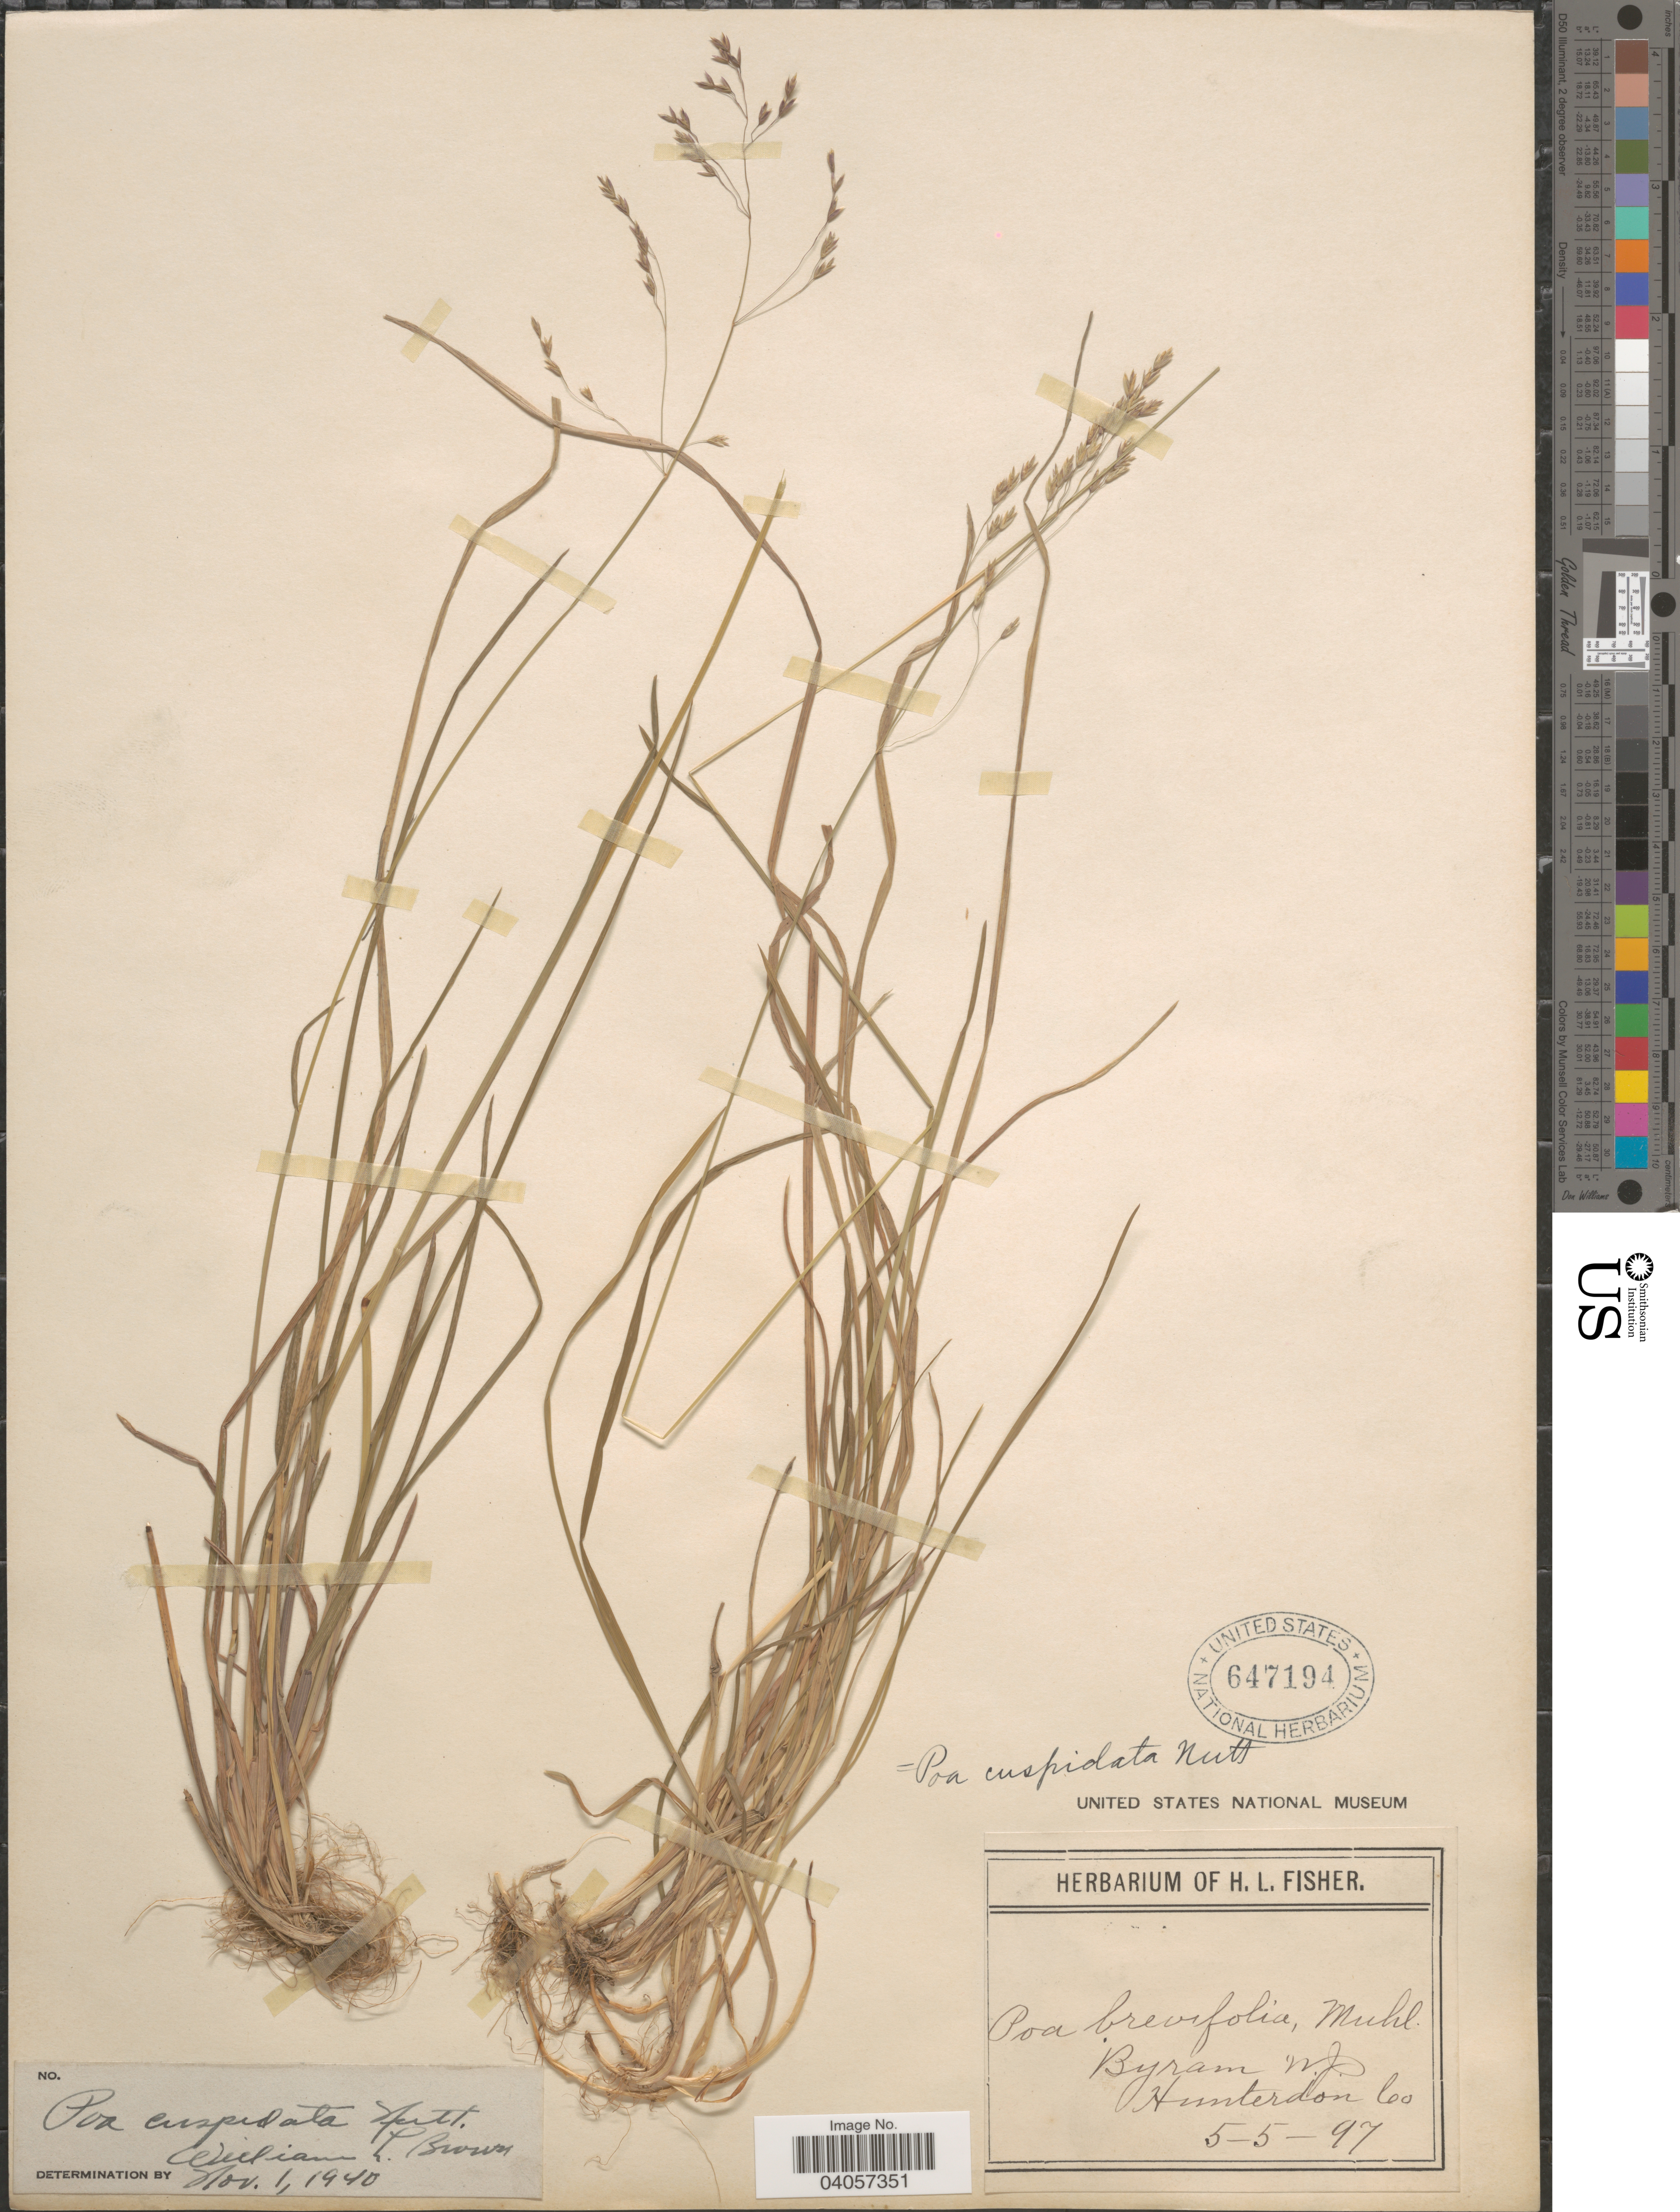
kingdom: Plantae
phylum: Tracheophyta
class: Liliopsida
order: Poales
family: Poaceae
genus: Poa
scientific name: Poa cuspidata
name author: Nutt.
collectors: ex herb. of H. L. Fisher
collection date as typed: Transcribed d/m/y: 5/5/97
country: United States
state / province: New Jersey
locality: Byram. Hunterdon Co.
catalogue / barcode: US 647194